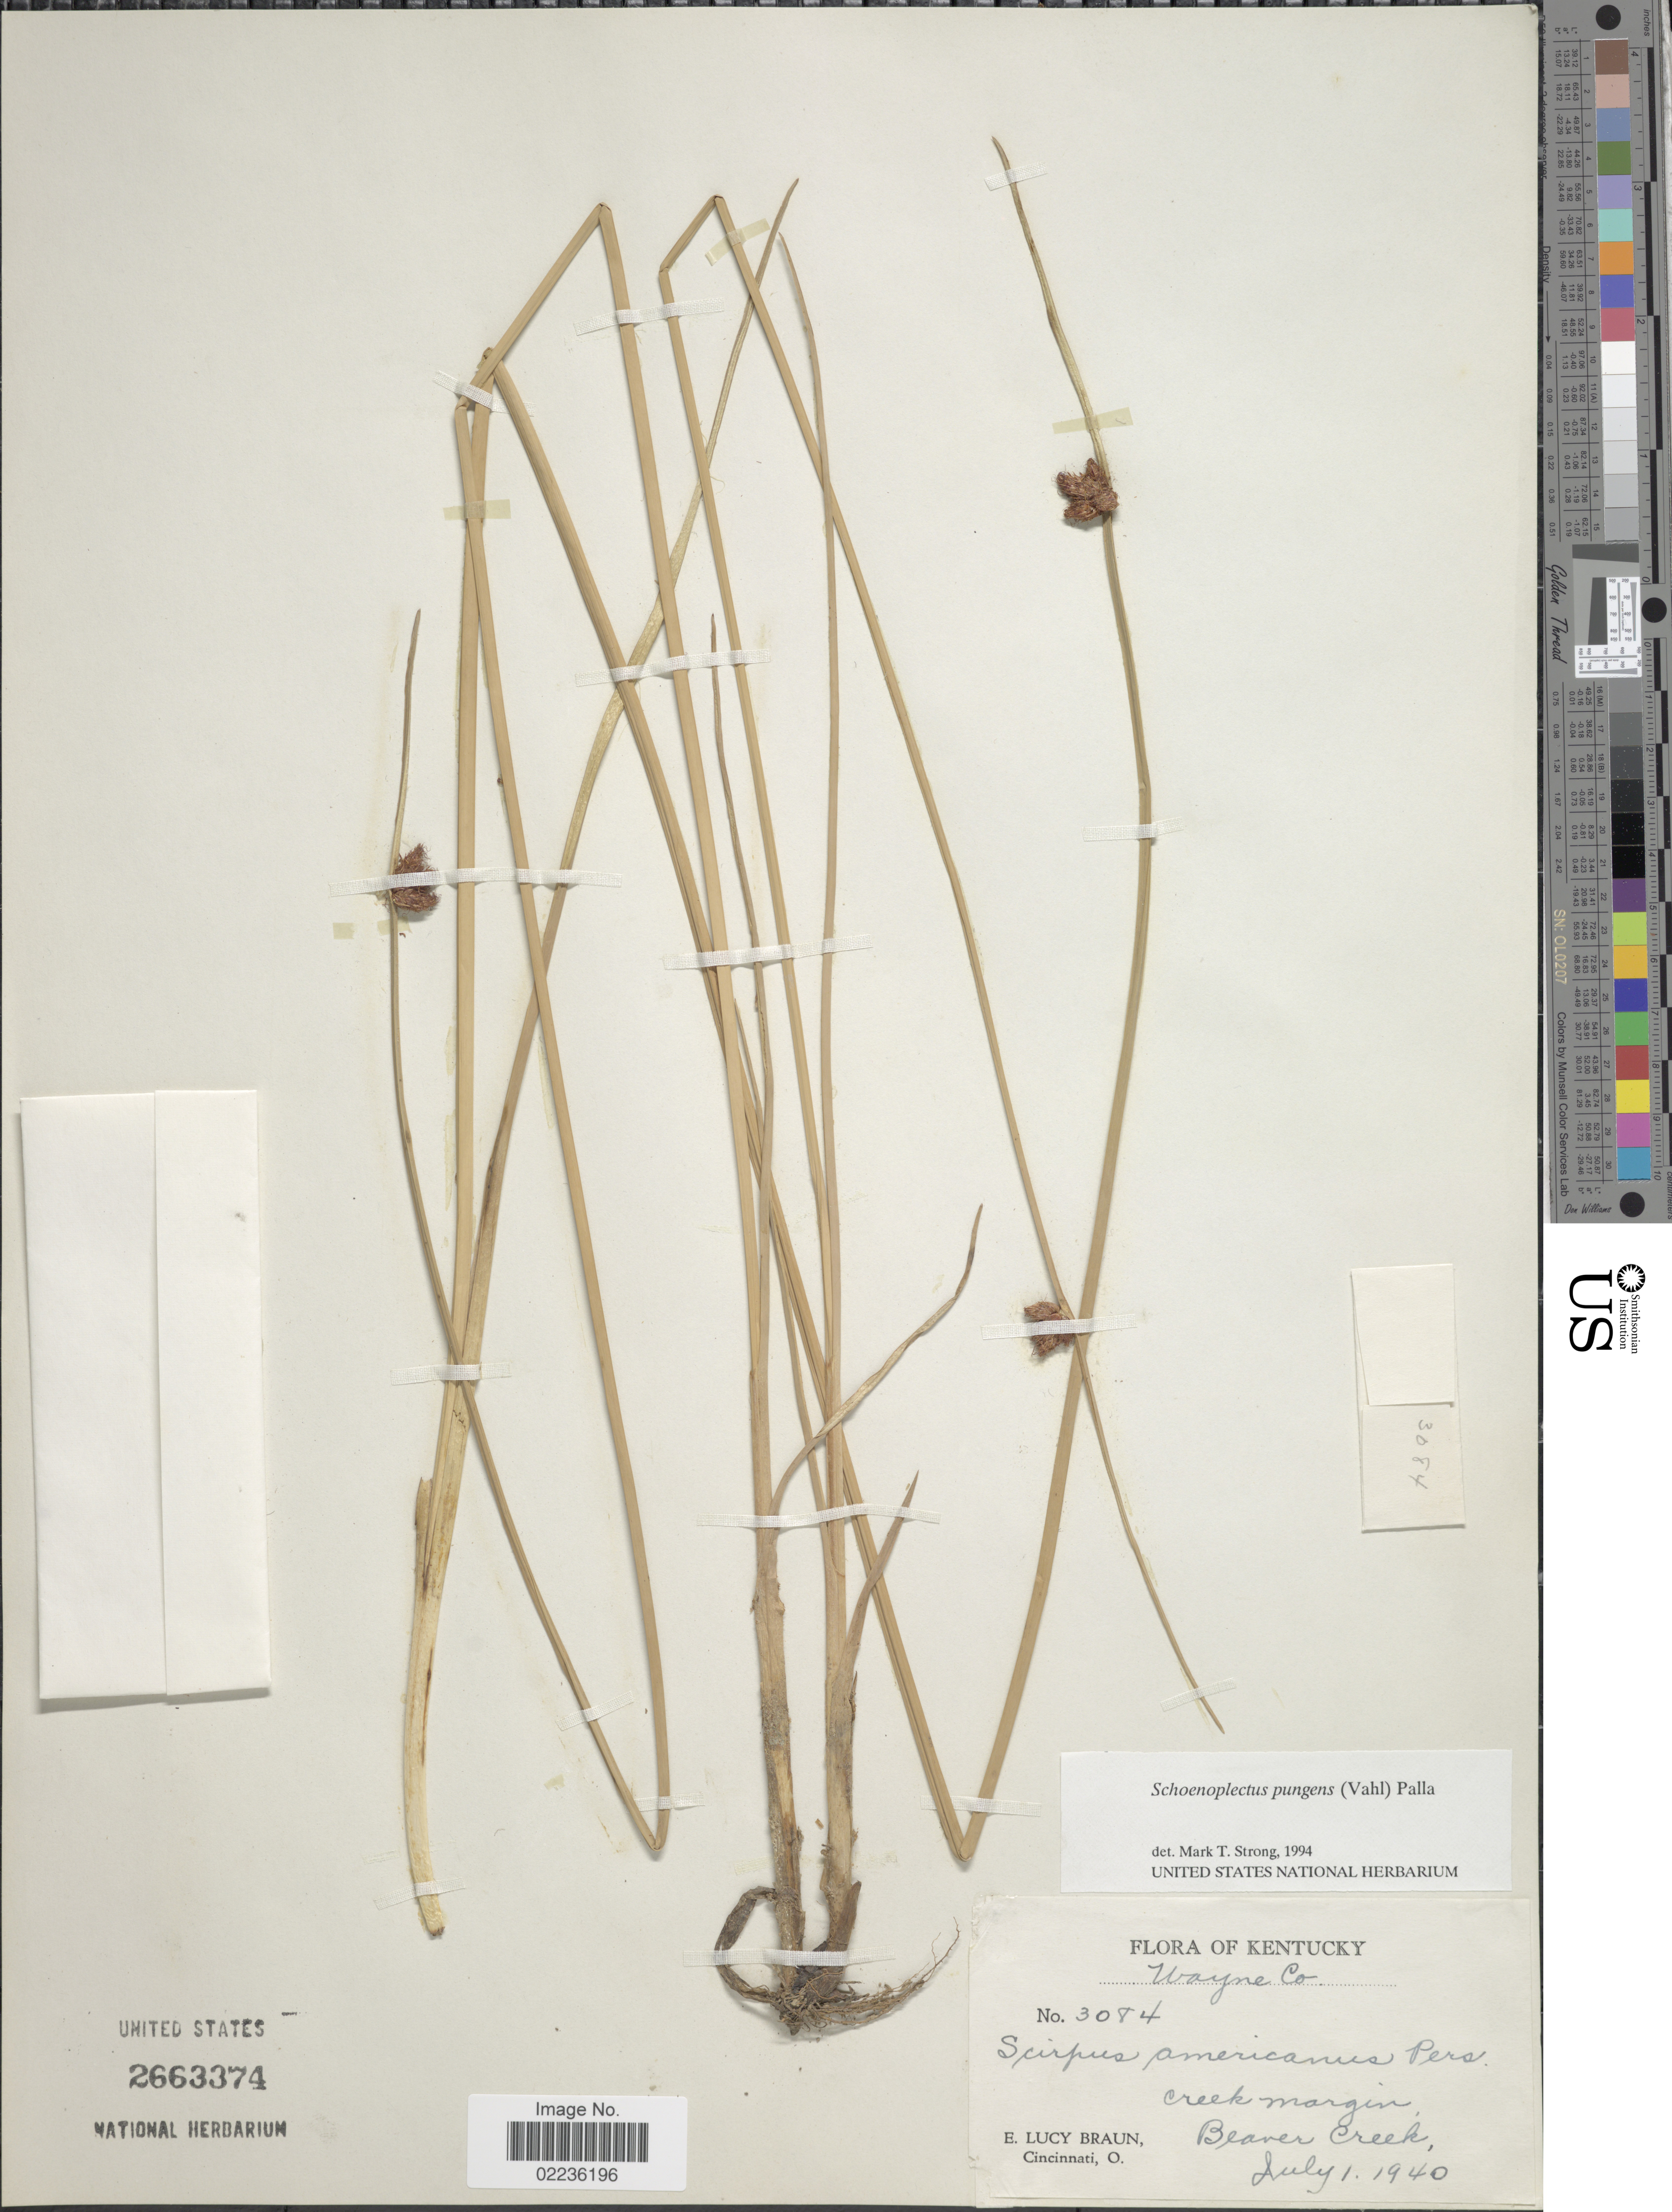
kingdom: Plantae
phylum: Tracheophyta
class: Liliopsida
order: Poales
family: Cyperaceae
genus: Schoenoplectus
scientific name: Schoenoplectus pungens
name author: (Vahl) Palla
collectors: E. L. Braun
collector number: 3084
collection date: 1940-07-01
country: United States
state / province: Kentucky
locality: Wayne Co. Creek margin, Beaver Creek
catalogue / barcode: US 2663374